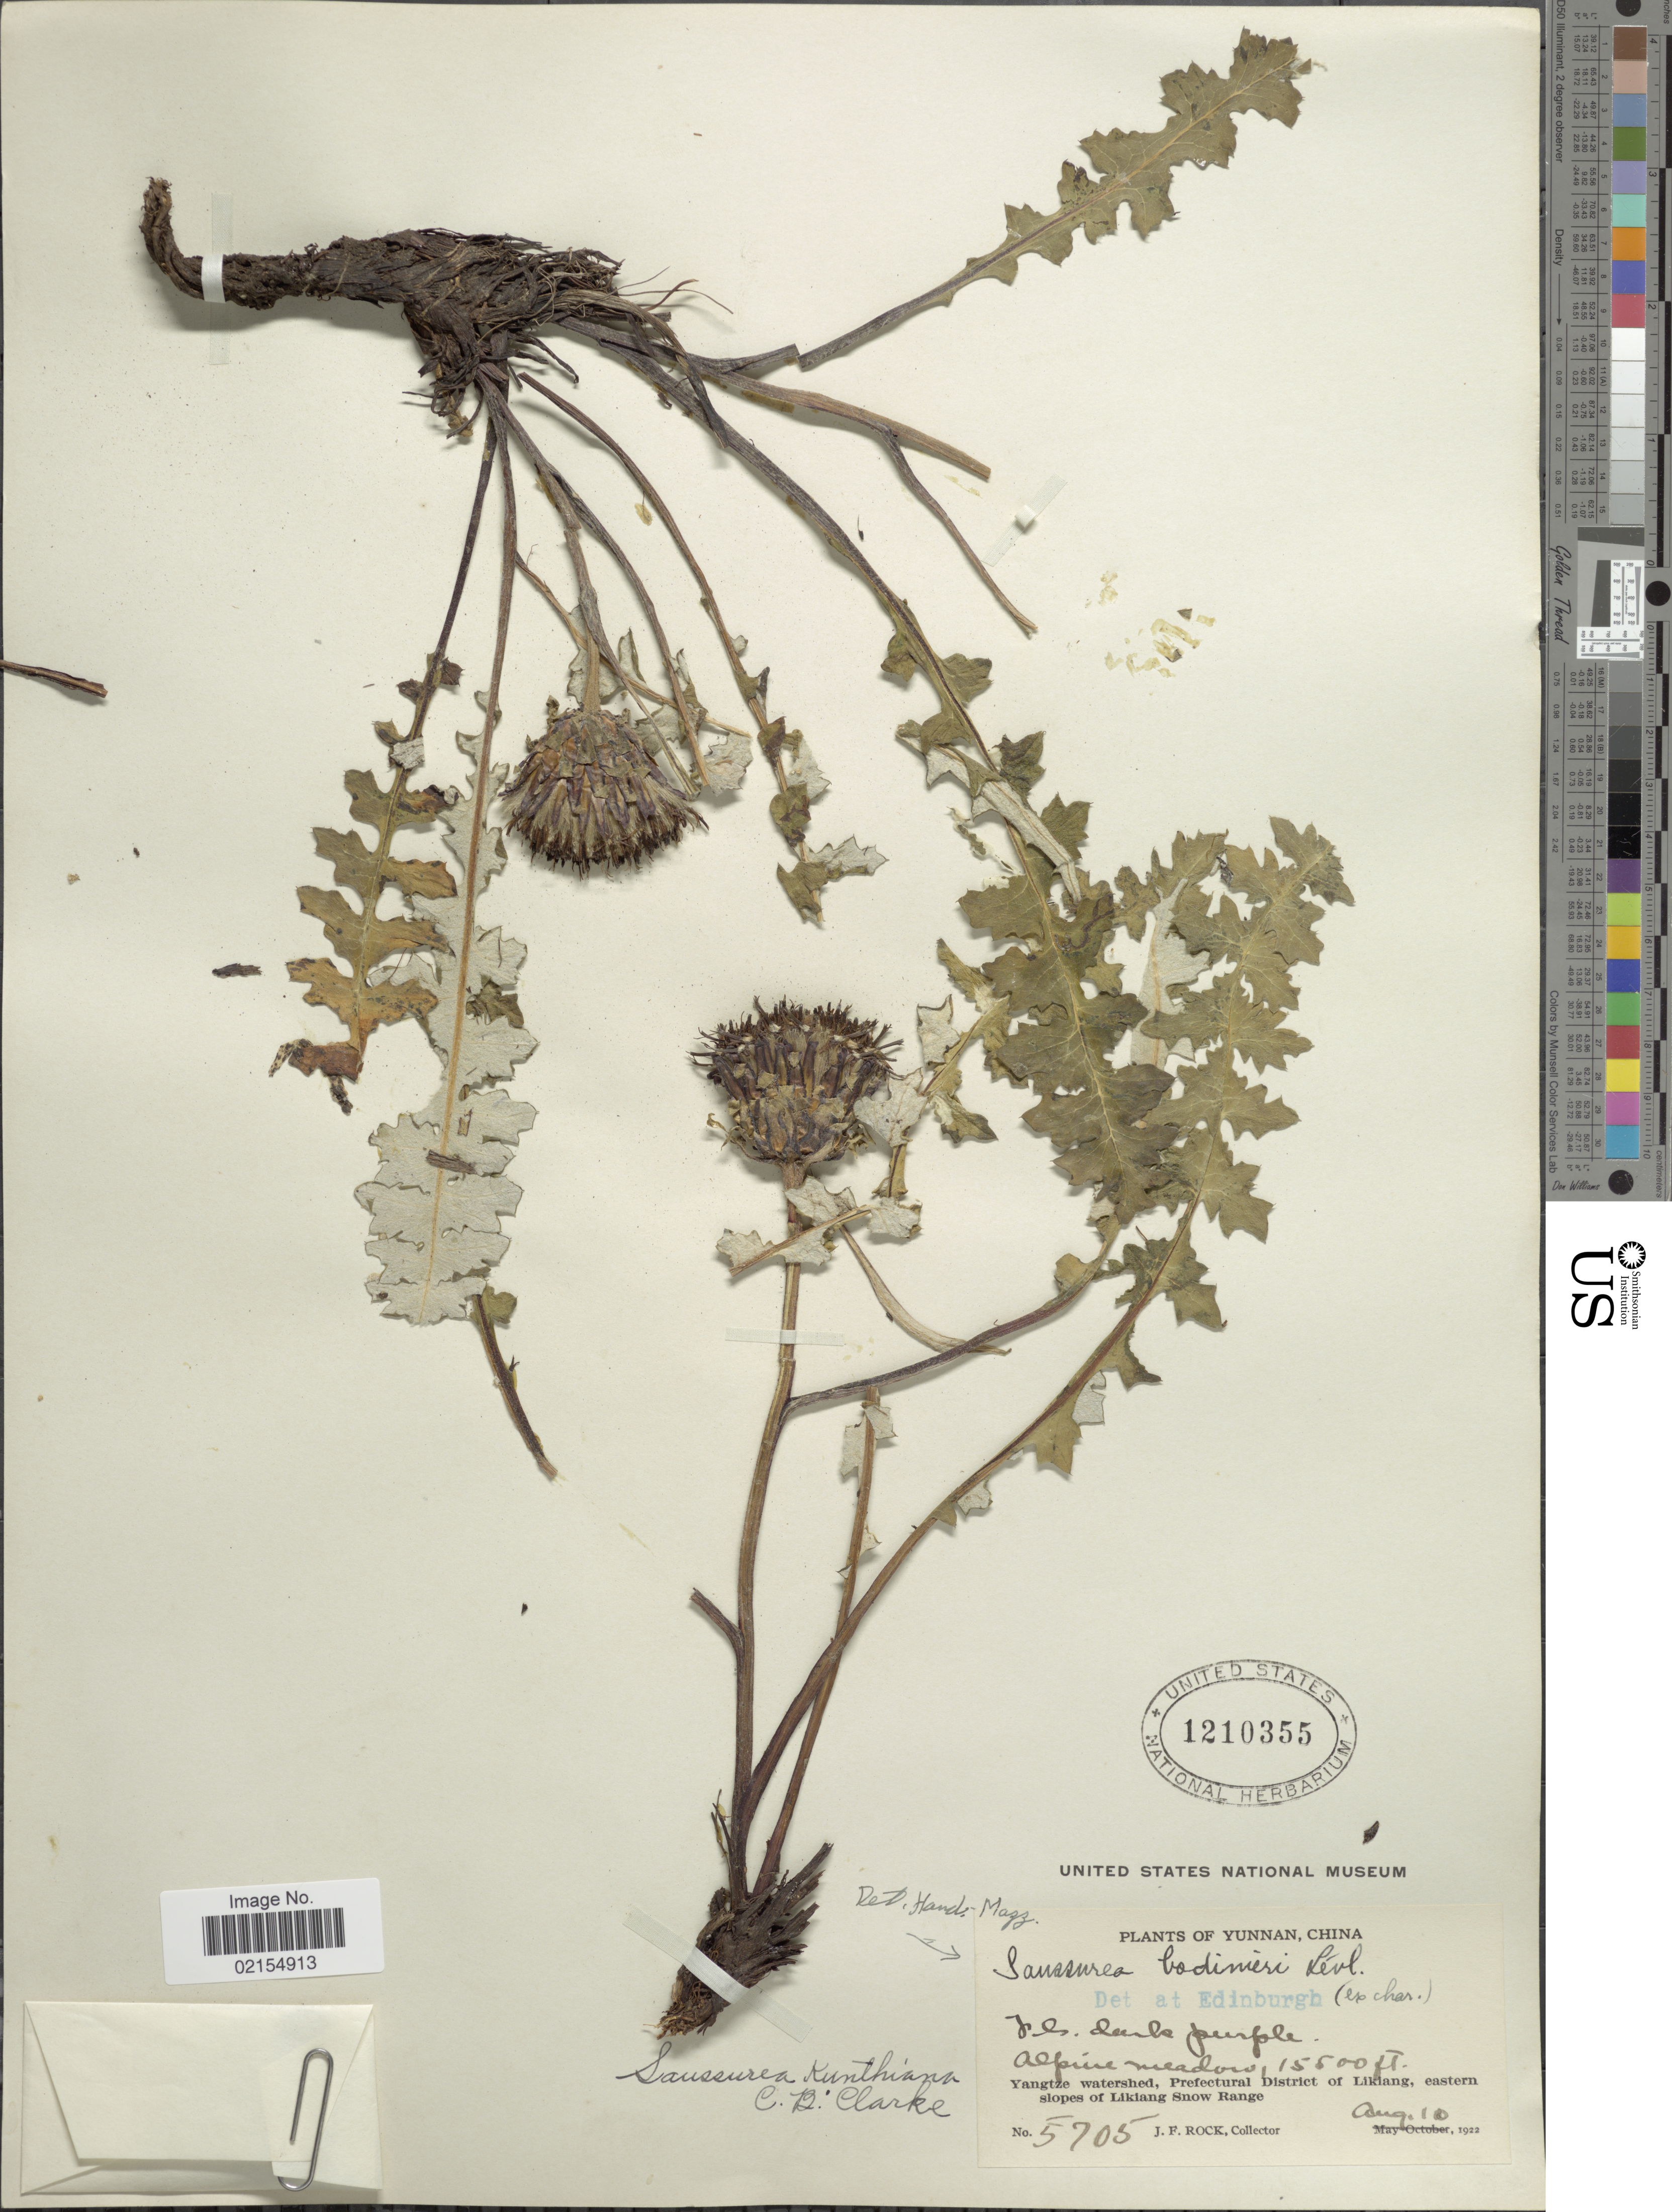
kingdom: Plantae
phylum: Tracheophyta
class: Magnoliopsida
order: Asterales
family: Asteraceae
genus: Saussurea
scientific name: Saussurea bodinieri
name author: H. Lév.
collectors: J. Rock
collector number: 5705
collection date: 1922-08-10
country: China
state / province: Yunnan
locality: Yunnan, China, Alpine meadows, Yangtze watershed, Prefectural District of Likiang, eastern slopes of Likiang Snow Range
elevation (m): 4724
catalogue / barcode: US 1210355